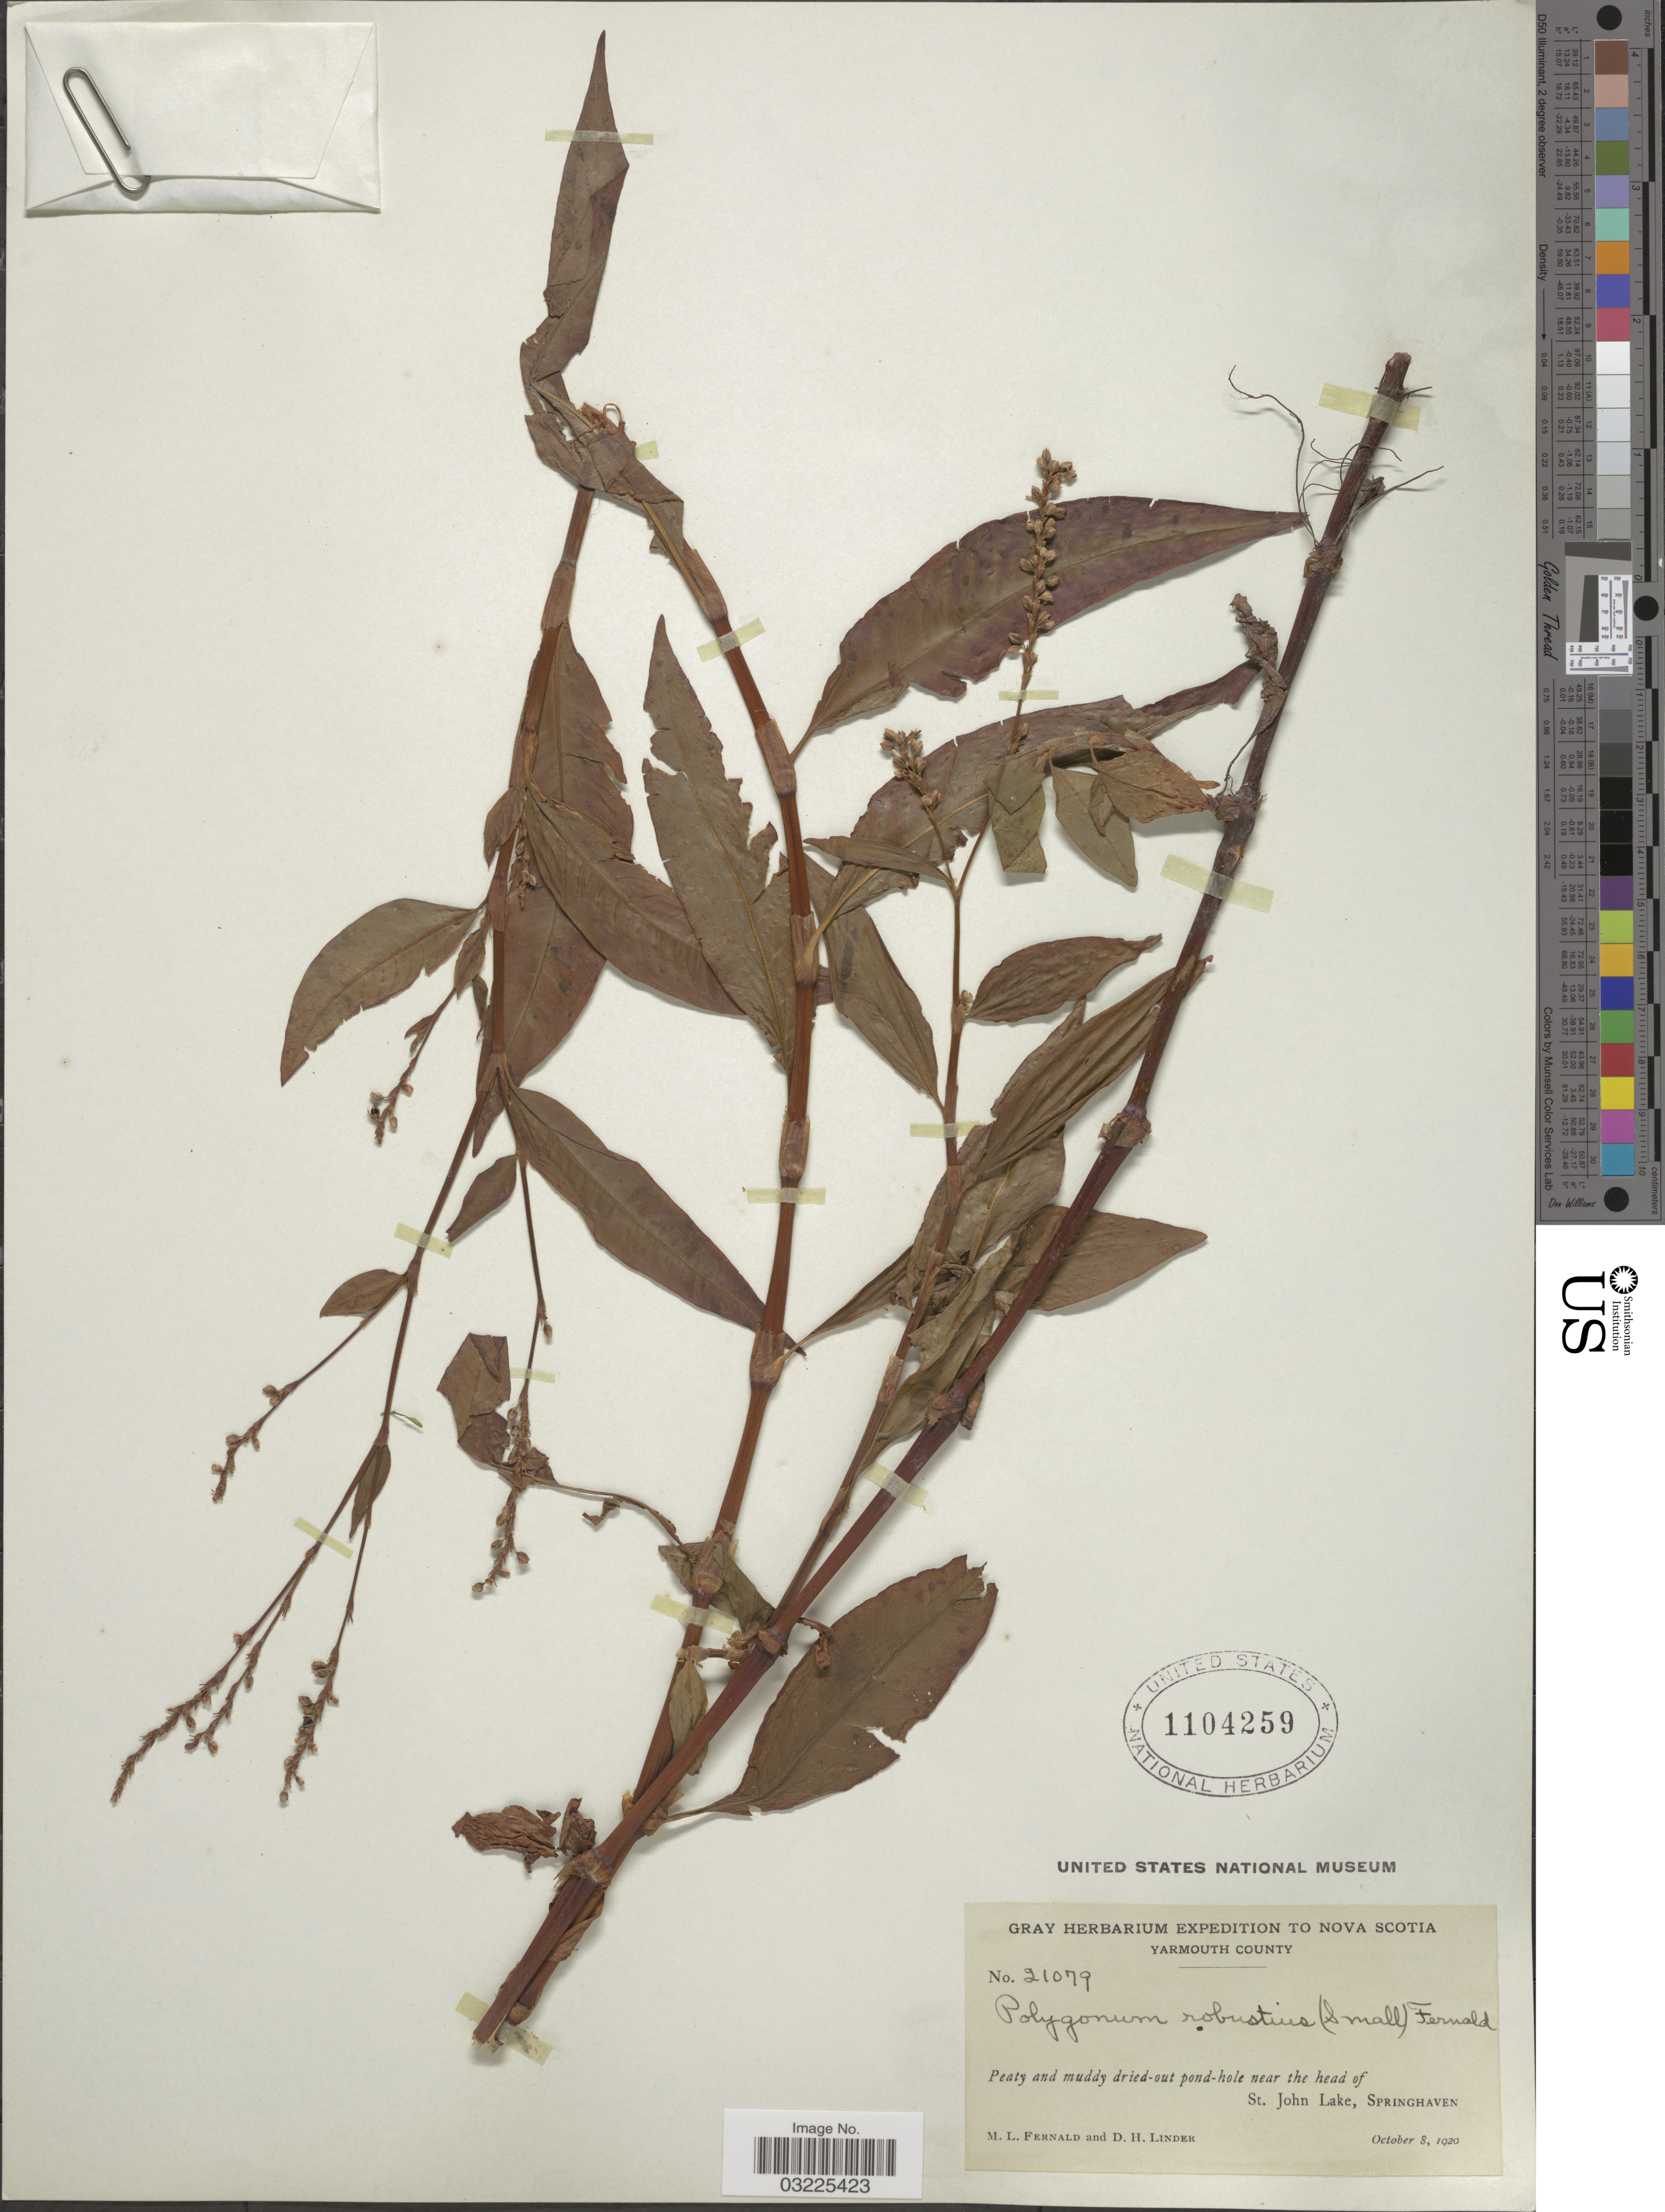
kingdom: Plantae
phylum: Tracheophyta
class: Magnoliopsida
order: Caryophyllales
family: Polygonaceae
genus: Persicaria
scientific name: Persicaria robustior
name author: (Small) E.P. Bicknell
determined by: Atha, D. E.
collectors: M. L. Fernald & D. Linder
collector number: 21079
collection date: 1920-10-08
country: Canada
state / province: Nova Scotia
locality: Yarmouth County. Peaty and muddy dried-out pond-hole near the head of St. John Lake, Springhaven.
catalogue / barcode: US 1104259